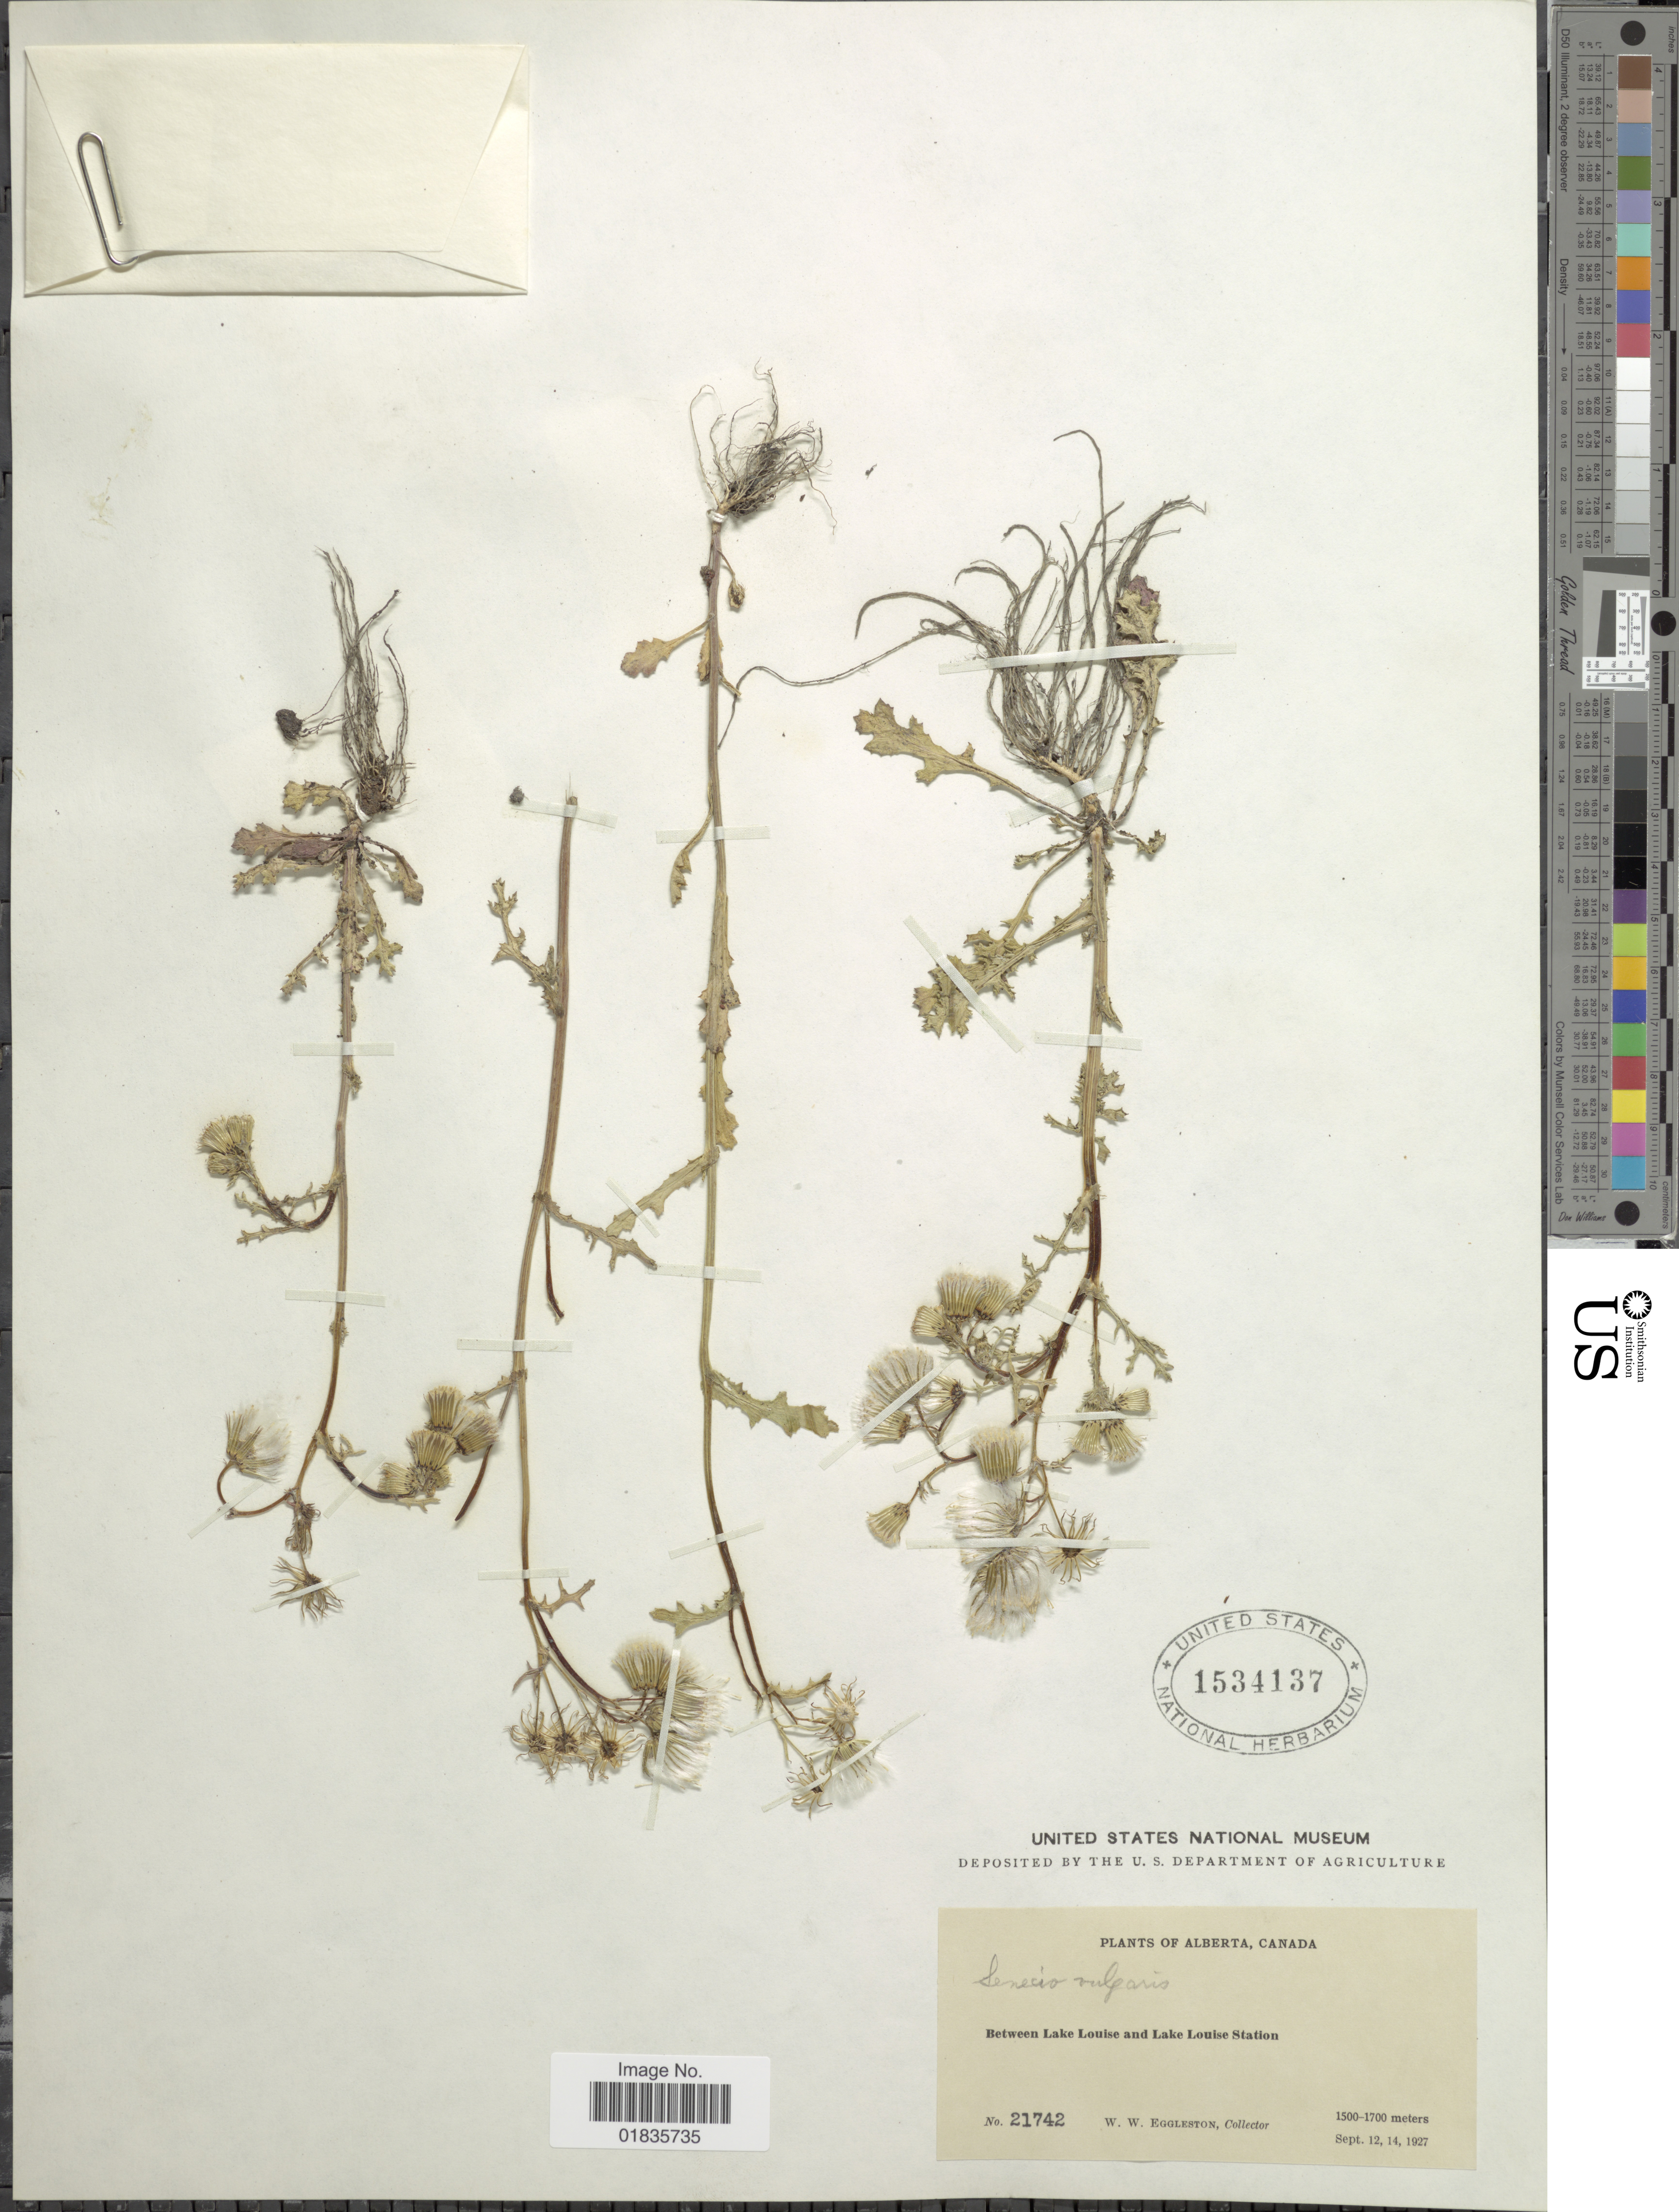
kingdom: Plantae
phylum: Tracheophyta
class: Magnoliopsida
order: Asterales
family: Asteraceae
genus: Senecio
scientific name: Senecio vulgaris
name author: L.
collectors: W. W. Eggleston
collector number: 21742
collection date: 1927-09-12/1927-09-14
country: Canada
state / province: Alberta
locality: Between Lake Louise and Lake Louise Station.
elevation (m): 1500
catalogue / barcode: US 1534137